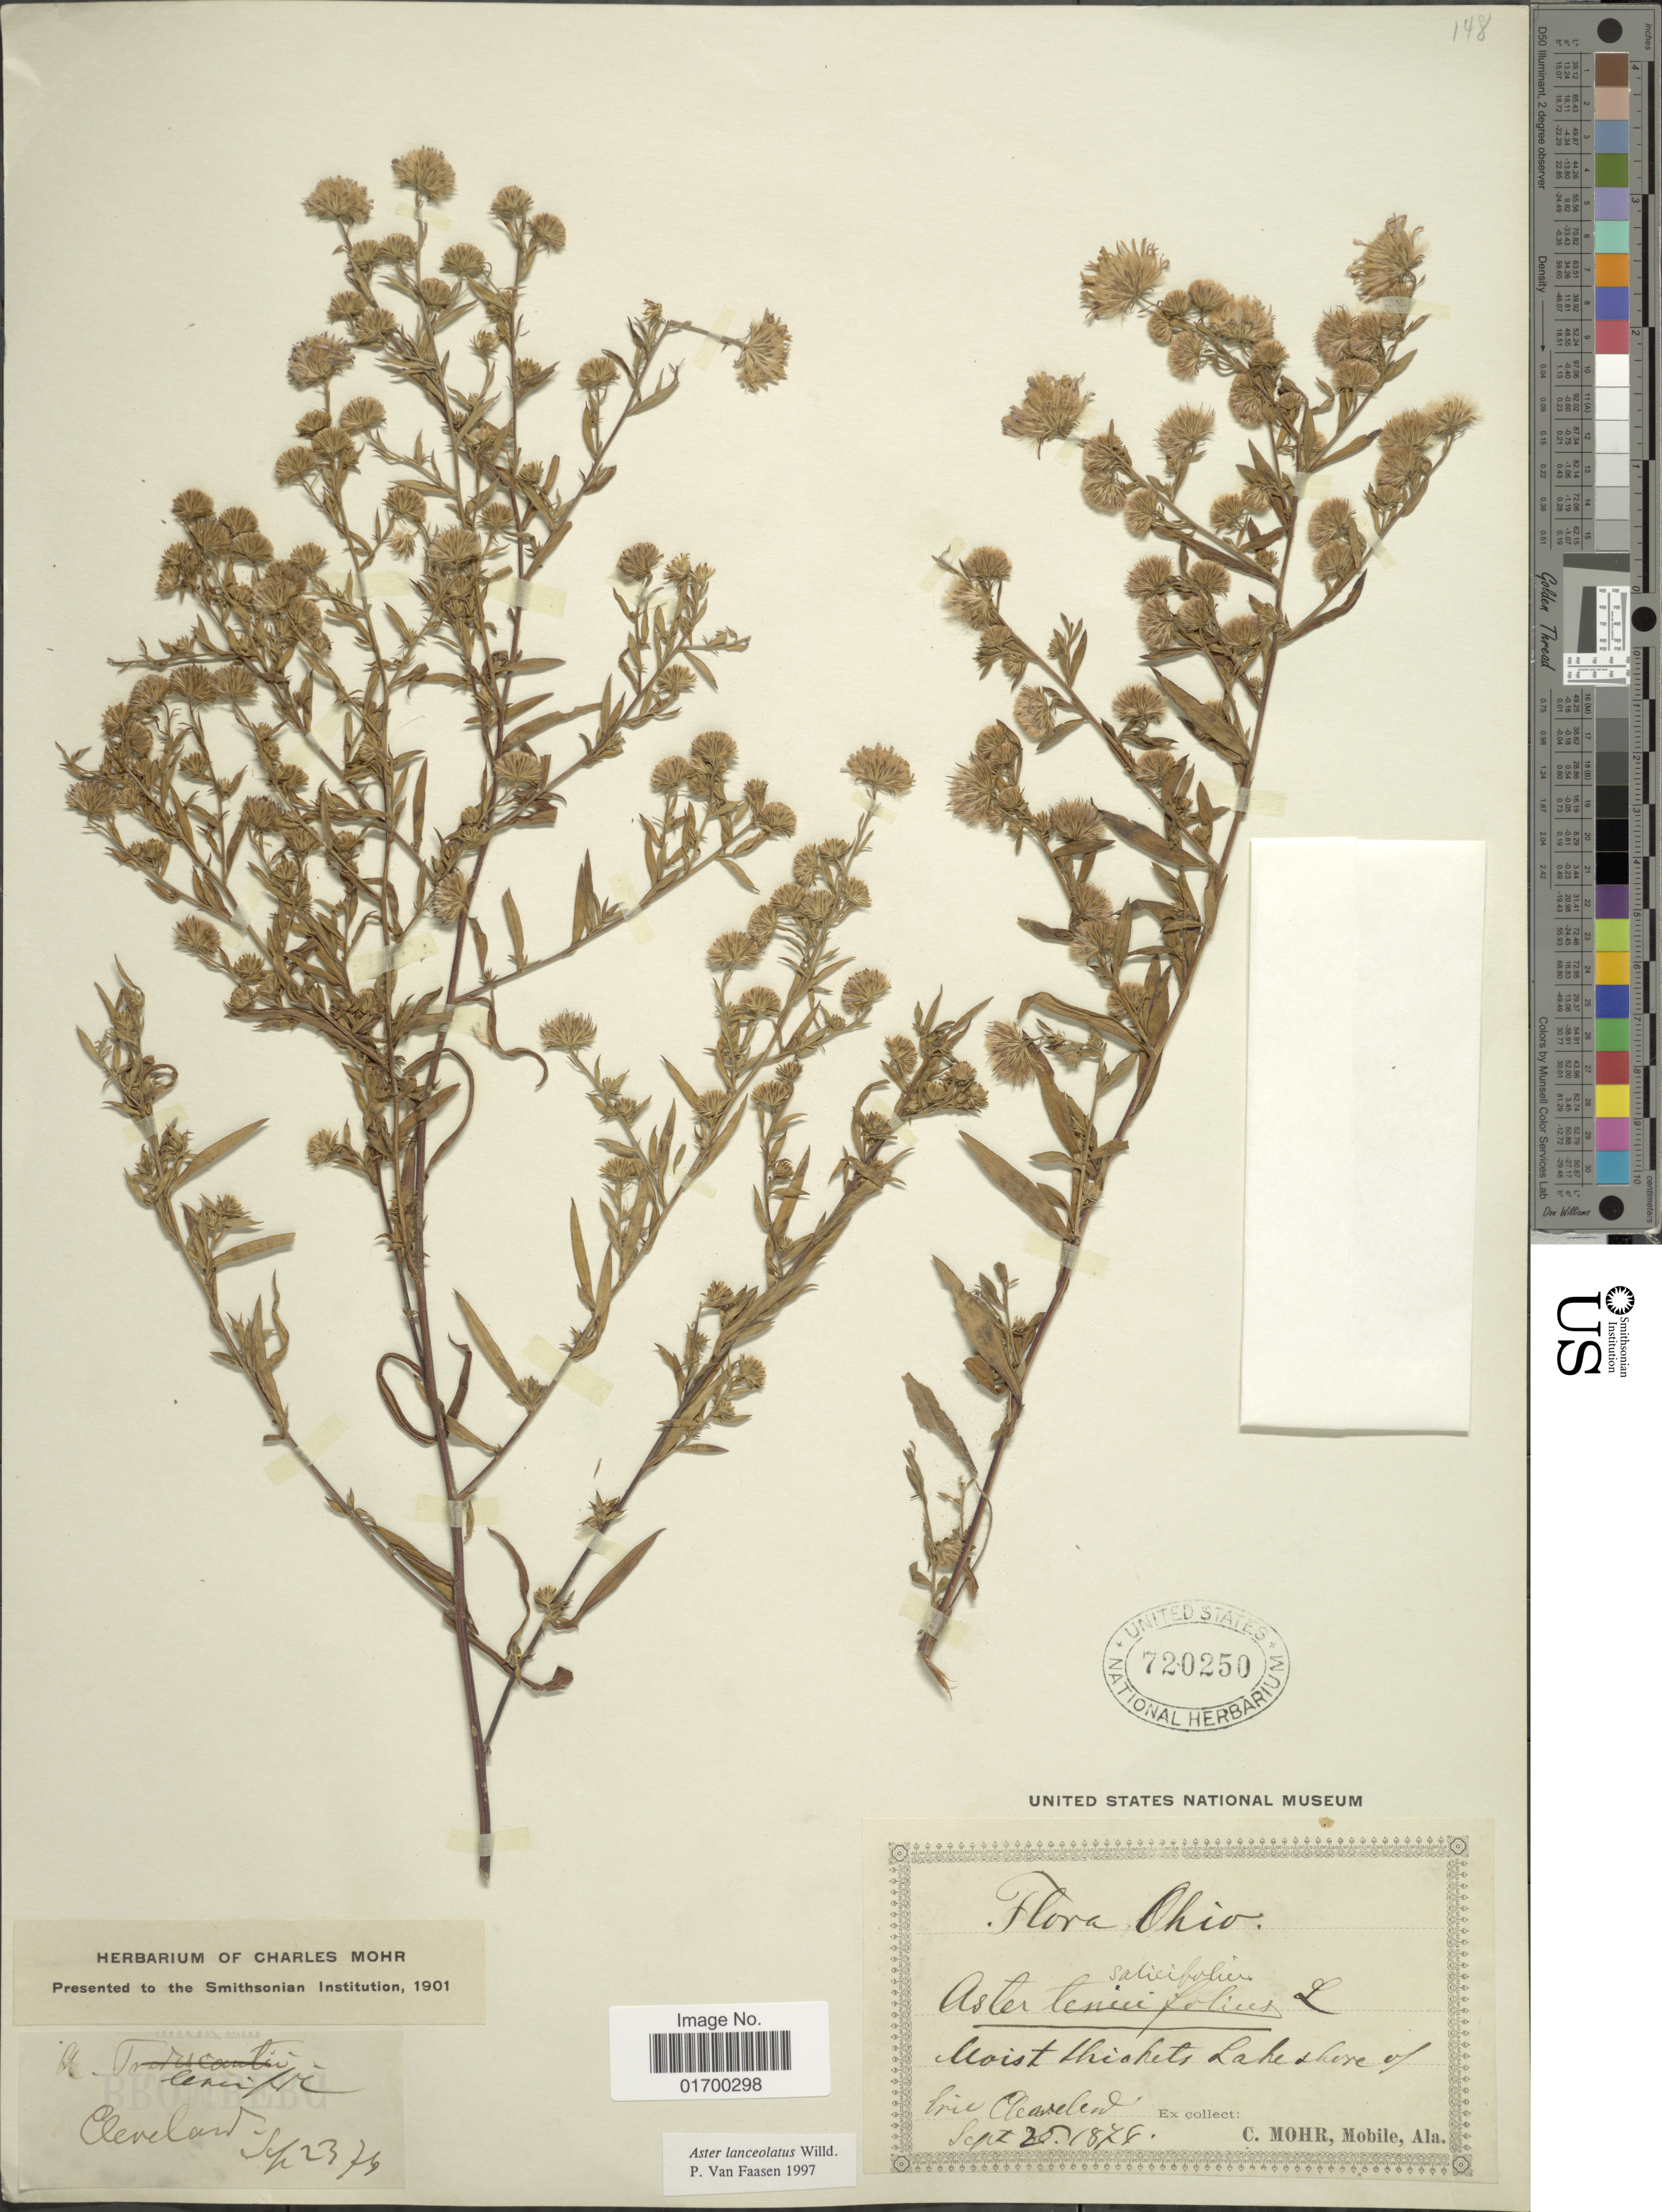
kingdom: Plantae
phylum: Tracheophyta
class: Magnoliopsida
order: Asterales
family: Asteraceae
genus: Symphyotrichum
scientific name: Symphyotrichum lanceolatum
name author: (Willd.) G.L. Nesom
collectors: C. T. Mohr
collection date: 1878-09-23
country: United States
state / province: Ohio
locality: Moist thickets Lake shore of Erie Clevelend.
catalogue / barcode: US 720250